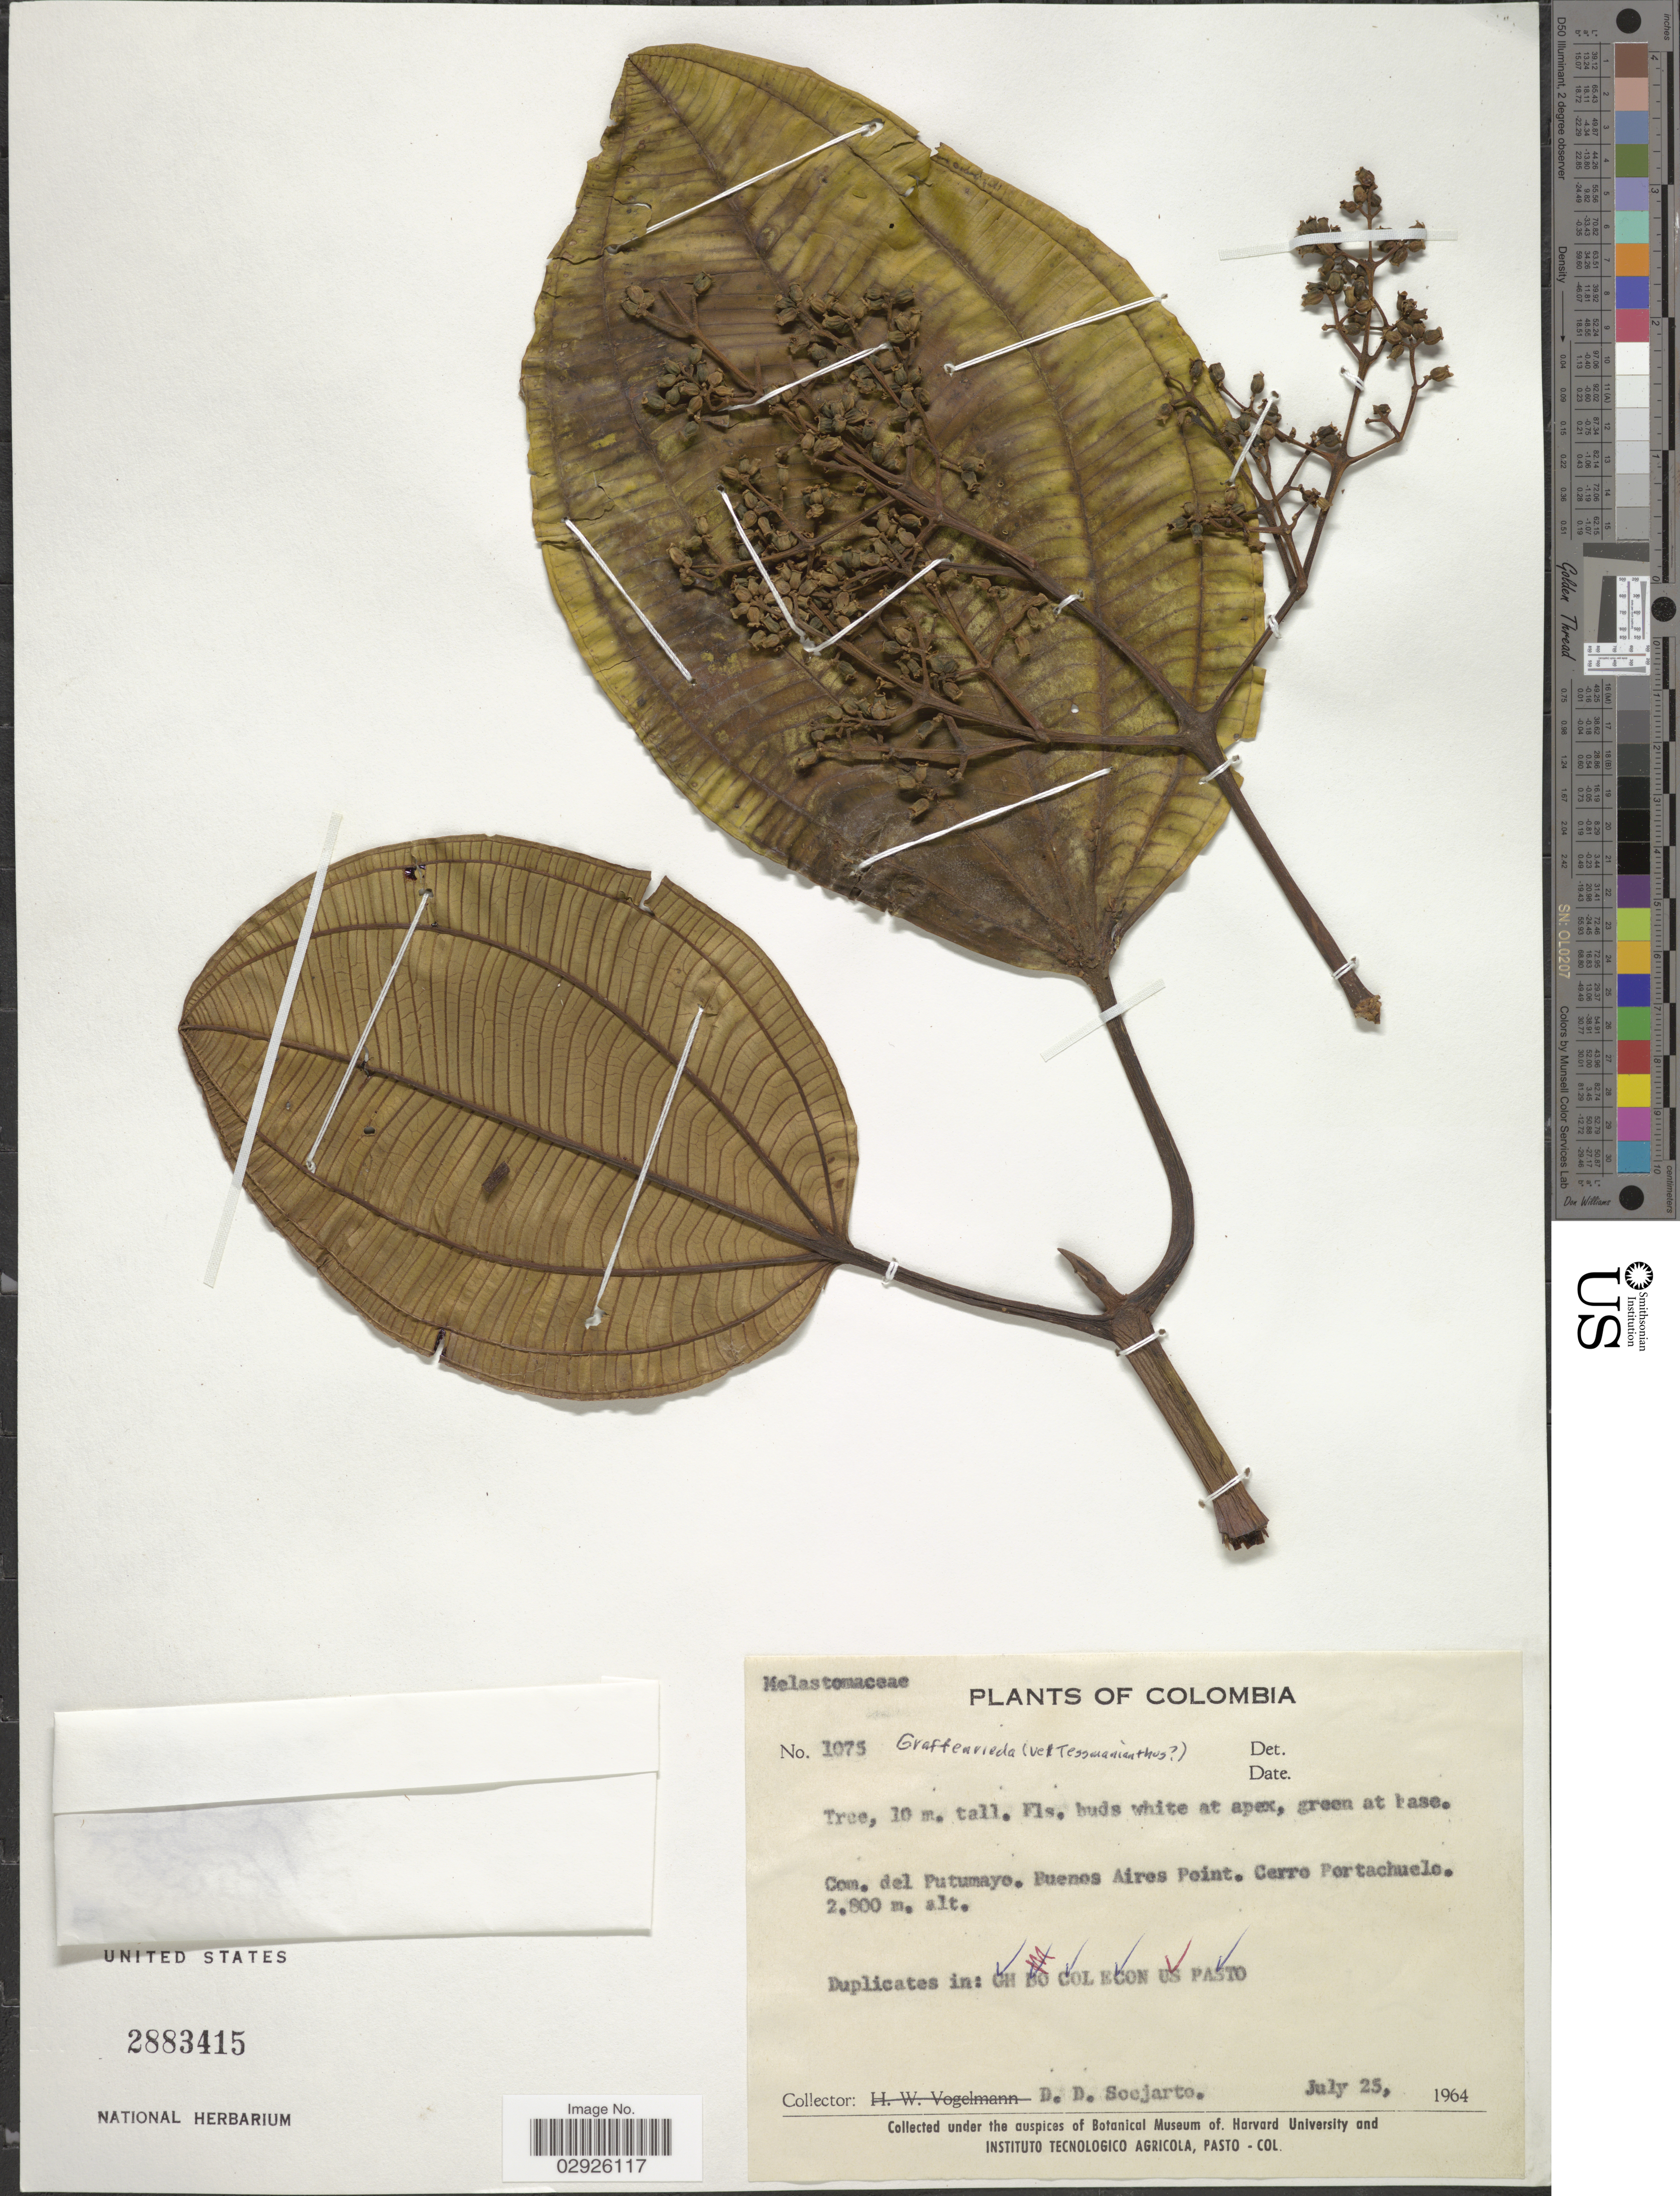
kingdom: Plantae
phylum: Tracheophyta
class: Magnoliopsida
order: Myrtales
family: Melastomataceae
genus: Graffenrieda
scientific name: Graffenrieda sp.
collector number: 1075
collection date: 1964-07-25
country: Colombia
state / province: Putumayo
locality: Com. del Putumayo. Buenos Aires Point. Cerro Portachuelo.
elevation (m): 2800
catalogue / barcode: US 2883415